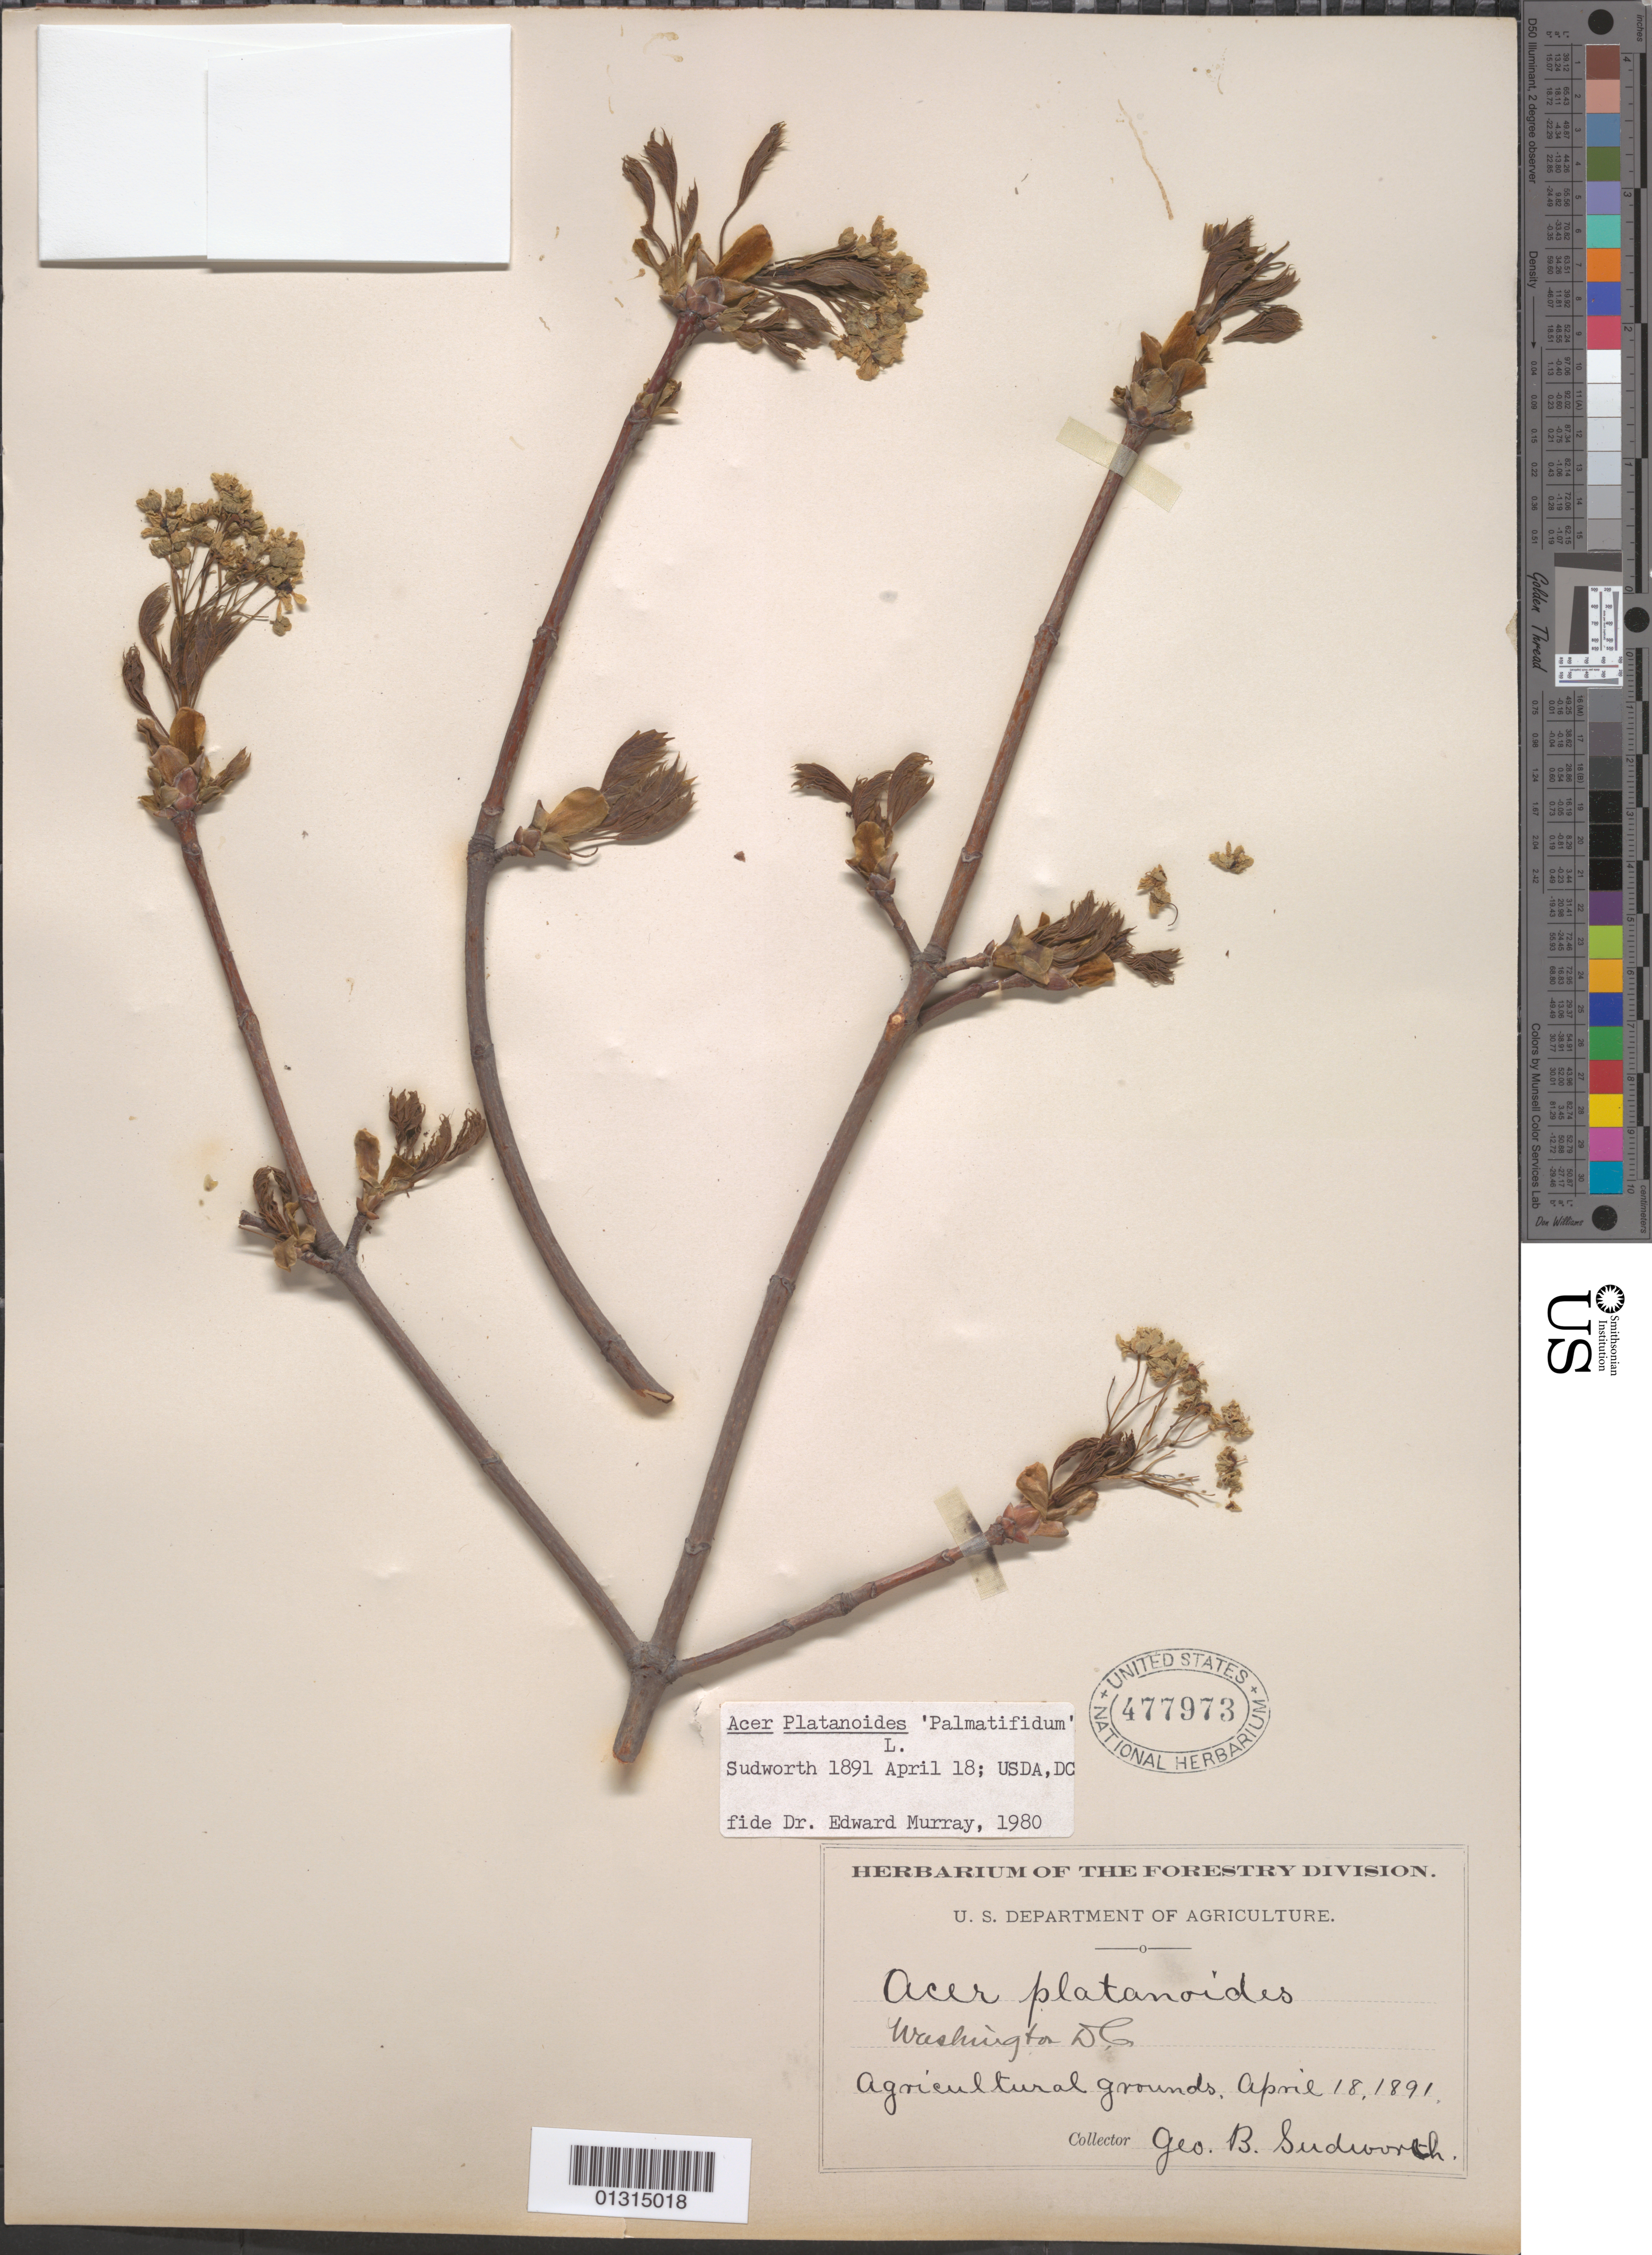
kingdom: Plantae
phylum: Tracheophyta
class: Magnoliopsida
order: Sapindales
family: Sapindaceae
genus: Acer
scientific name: Acer platanoides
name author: L.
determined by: Murray, Edward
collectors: G. B. Sudworth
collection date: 1891-04-18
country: United States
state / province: District of Columbia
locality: Washington, DC, vicinity. Agricultural grounds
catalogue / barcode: US 477973